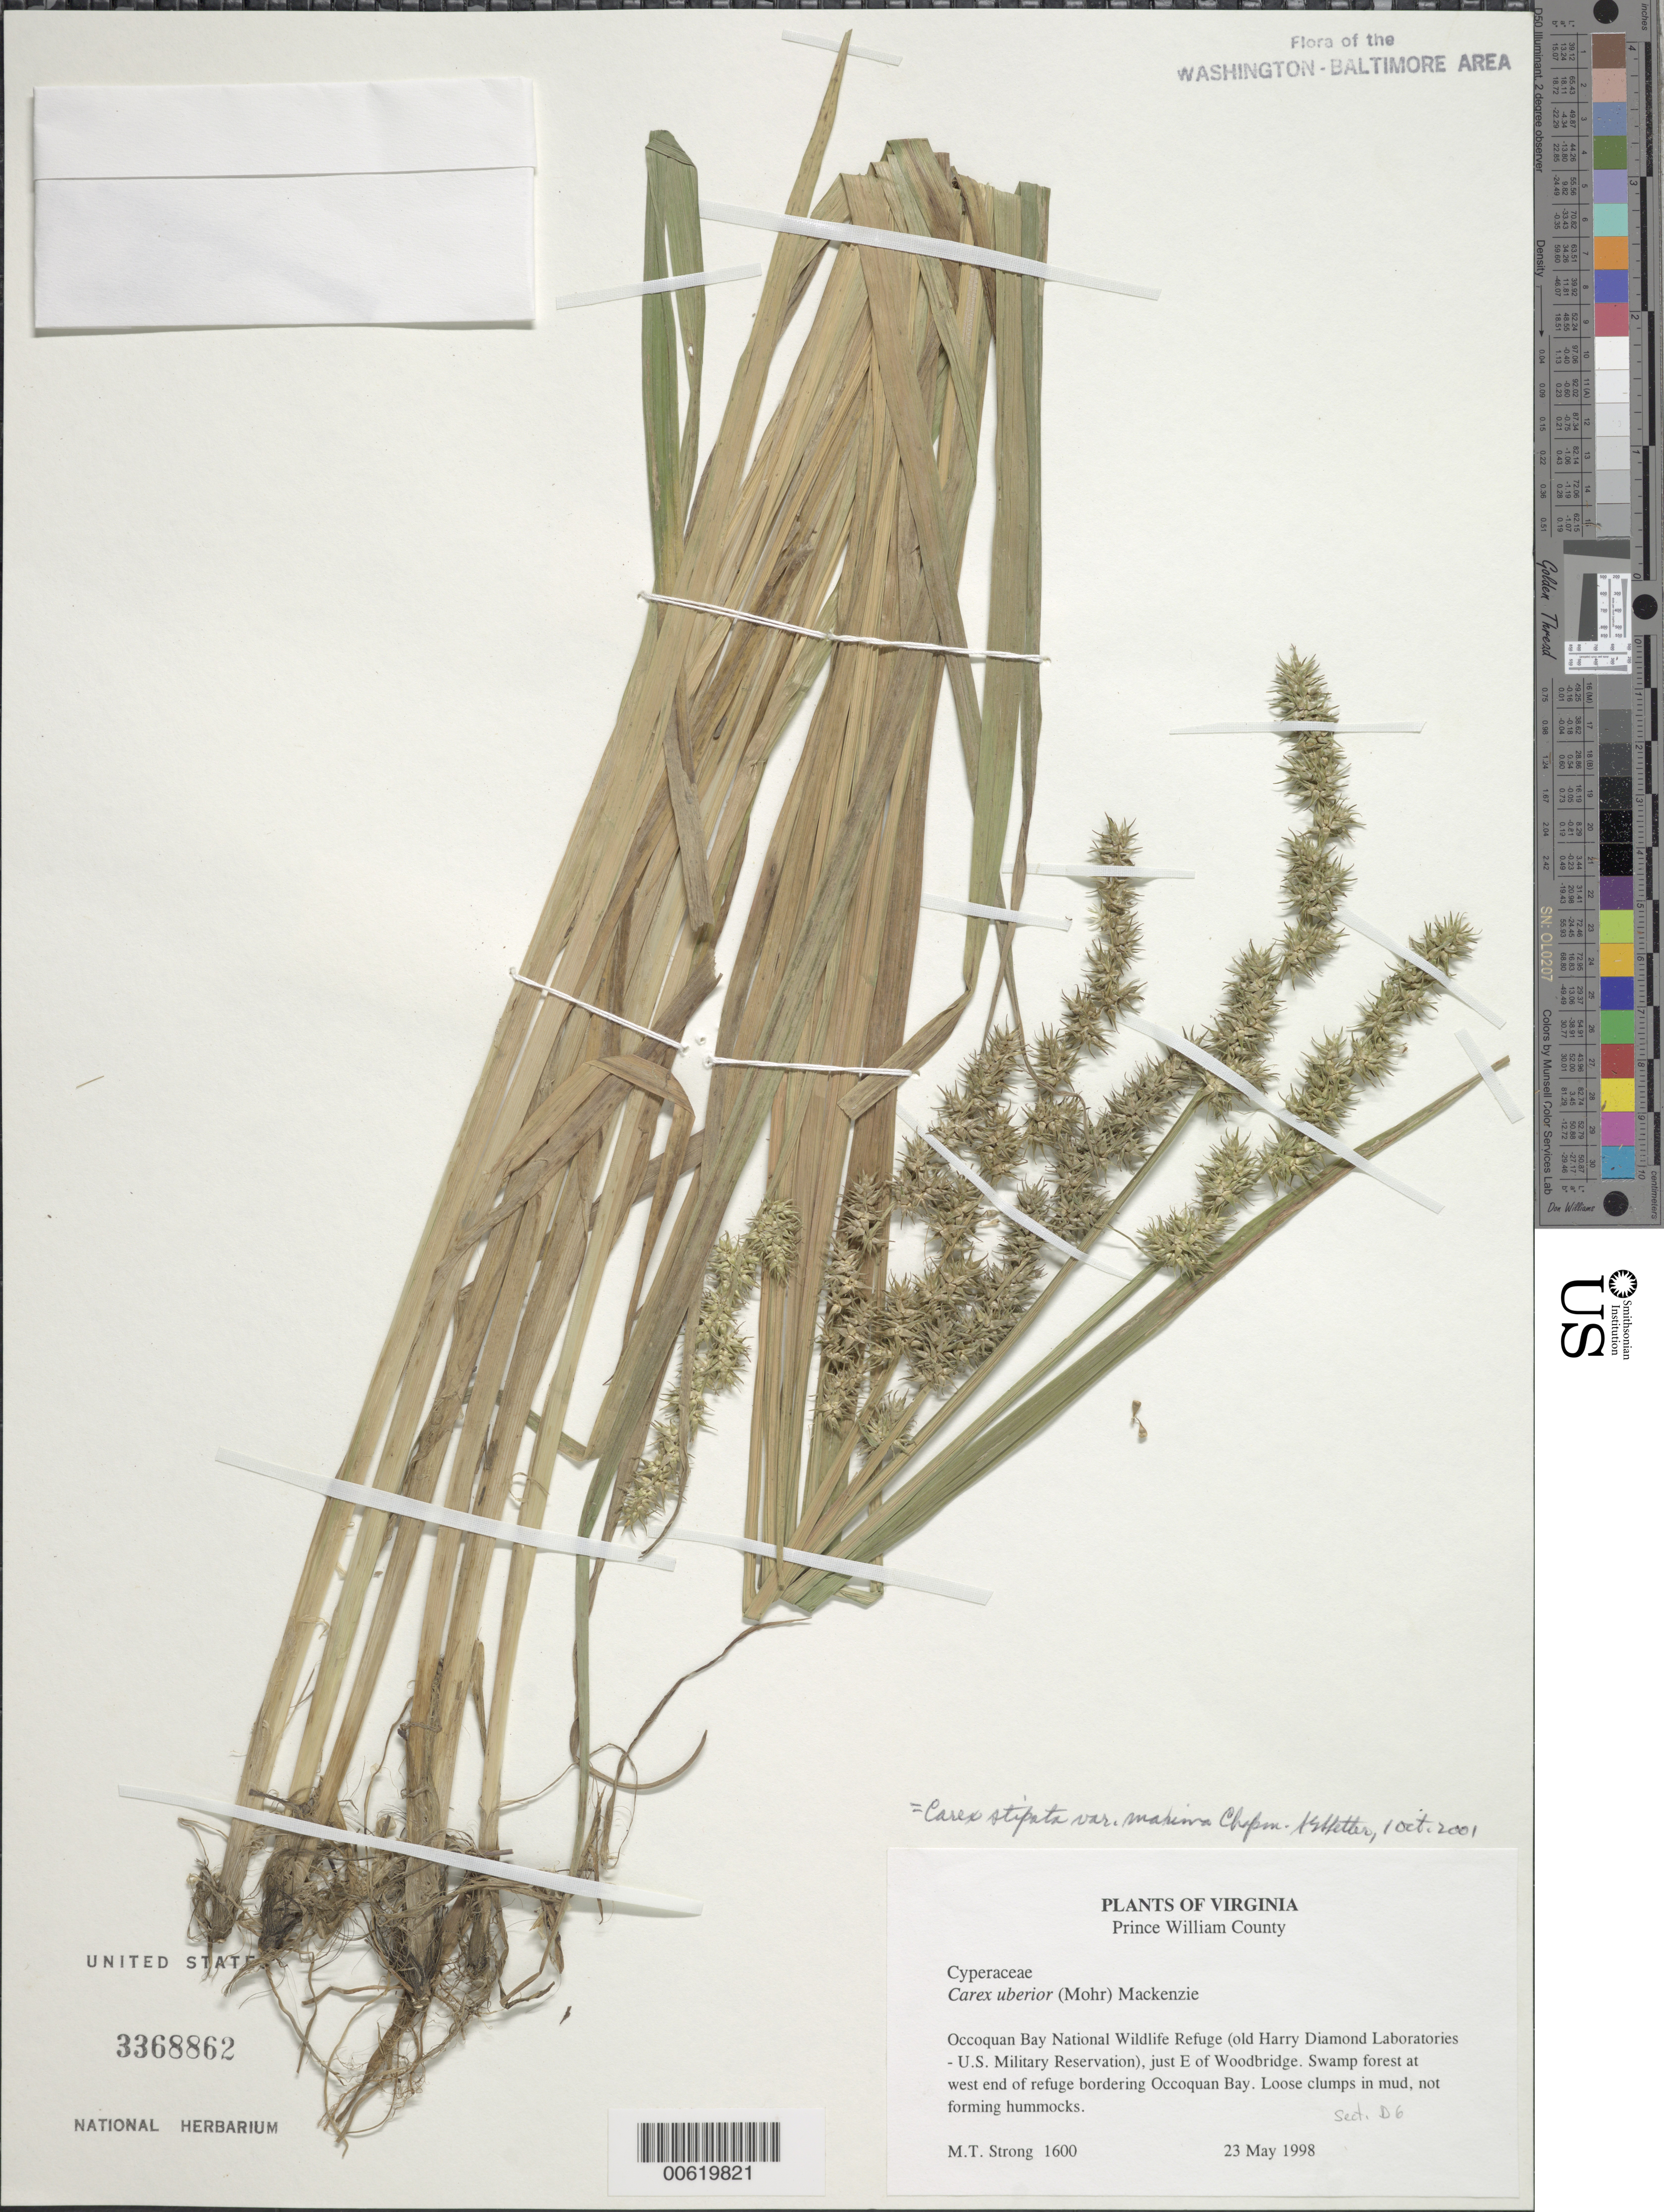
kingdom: Plantae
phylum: Tracheophyta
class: Liliopsida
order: Poales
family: Cyperaceae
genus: Carex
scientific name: Carex stipata var. maxima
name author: Chapm. ex Boott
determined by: Shetler, Stanwyn G., (US), NMNH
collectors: M. T. Strong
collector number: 1600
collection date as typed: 23 May 1998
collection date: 1998-05-23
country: United States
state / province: Virginia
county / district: Prince William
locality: Occoquan Bay National Wildlife Refuge (old Harry Diamond Laboratories - U.S. Military Reservation), just E of Woodbridge.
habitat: Swamp forest at west end of refuge bordering Occoquan Bay.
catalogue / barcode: US 3368862